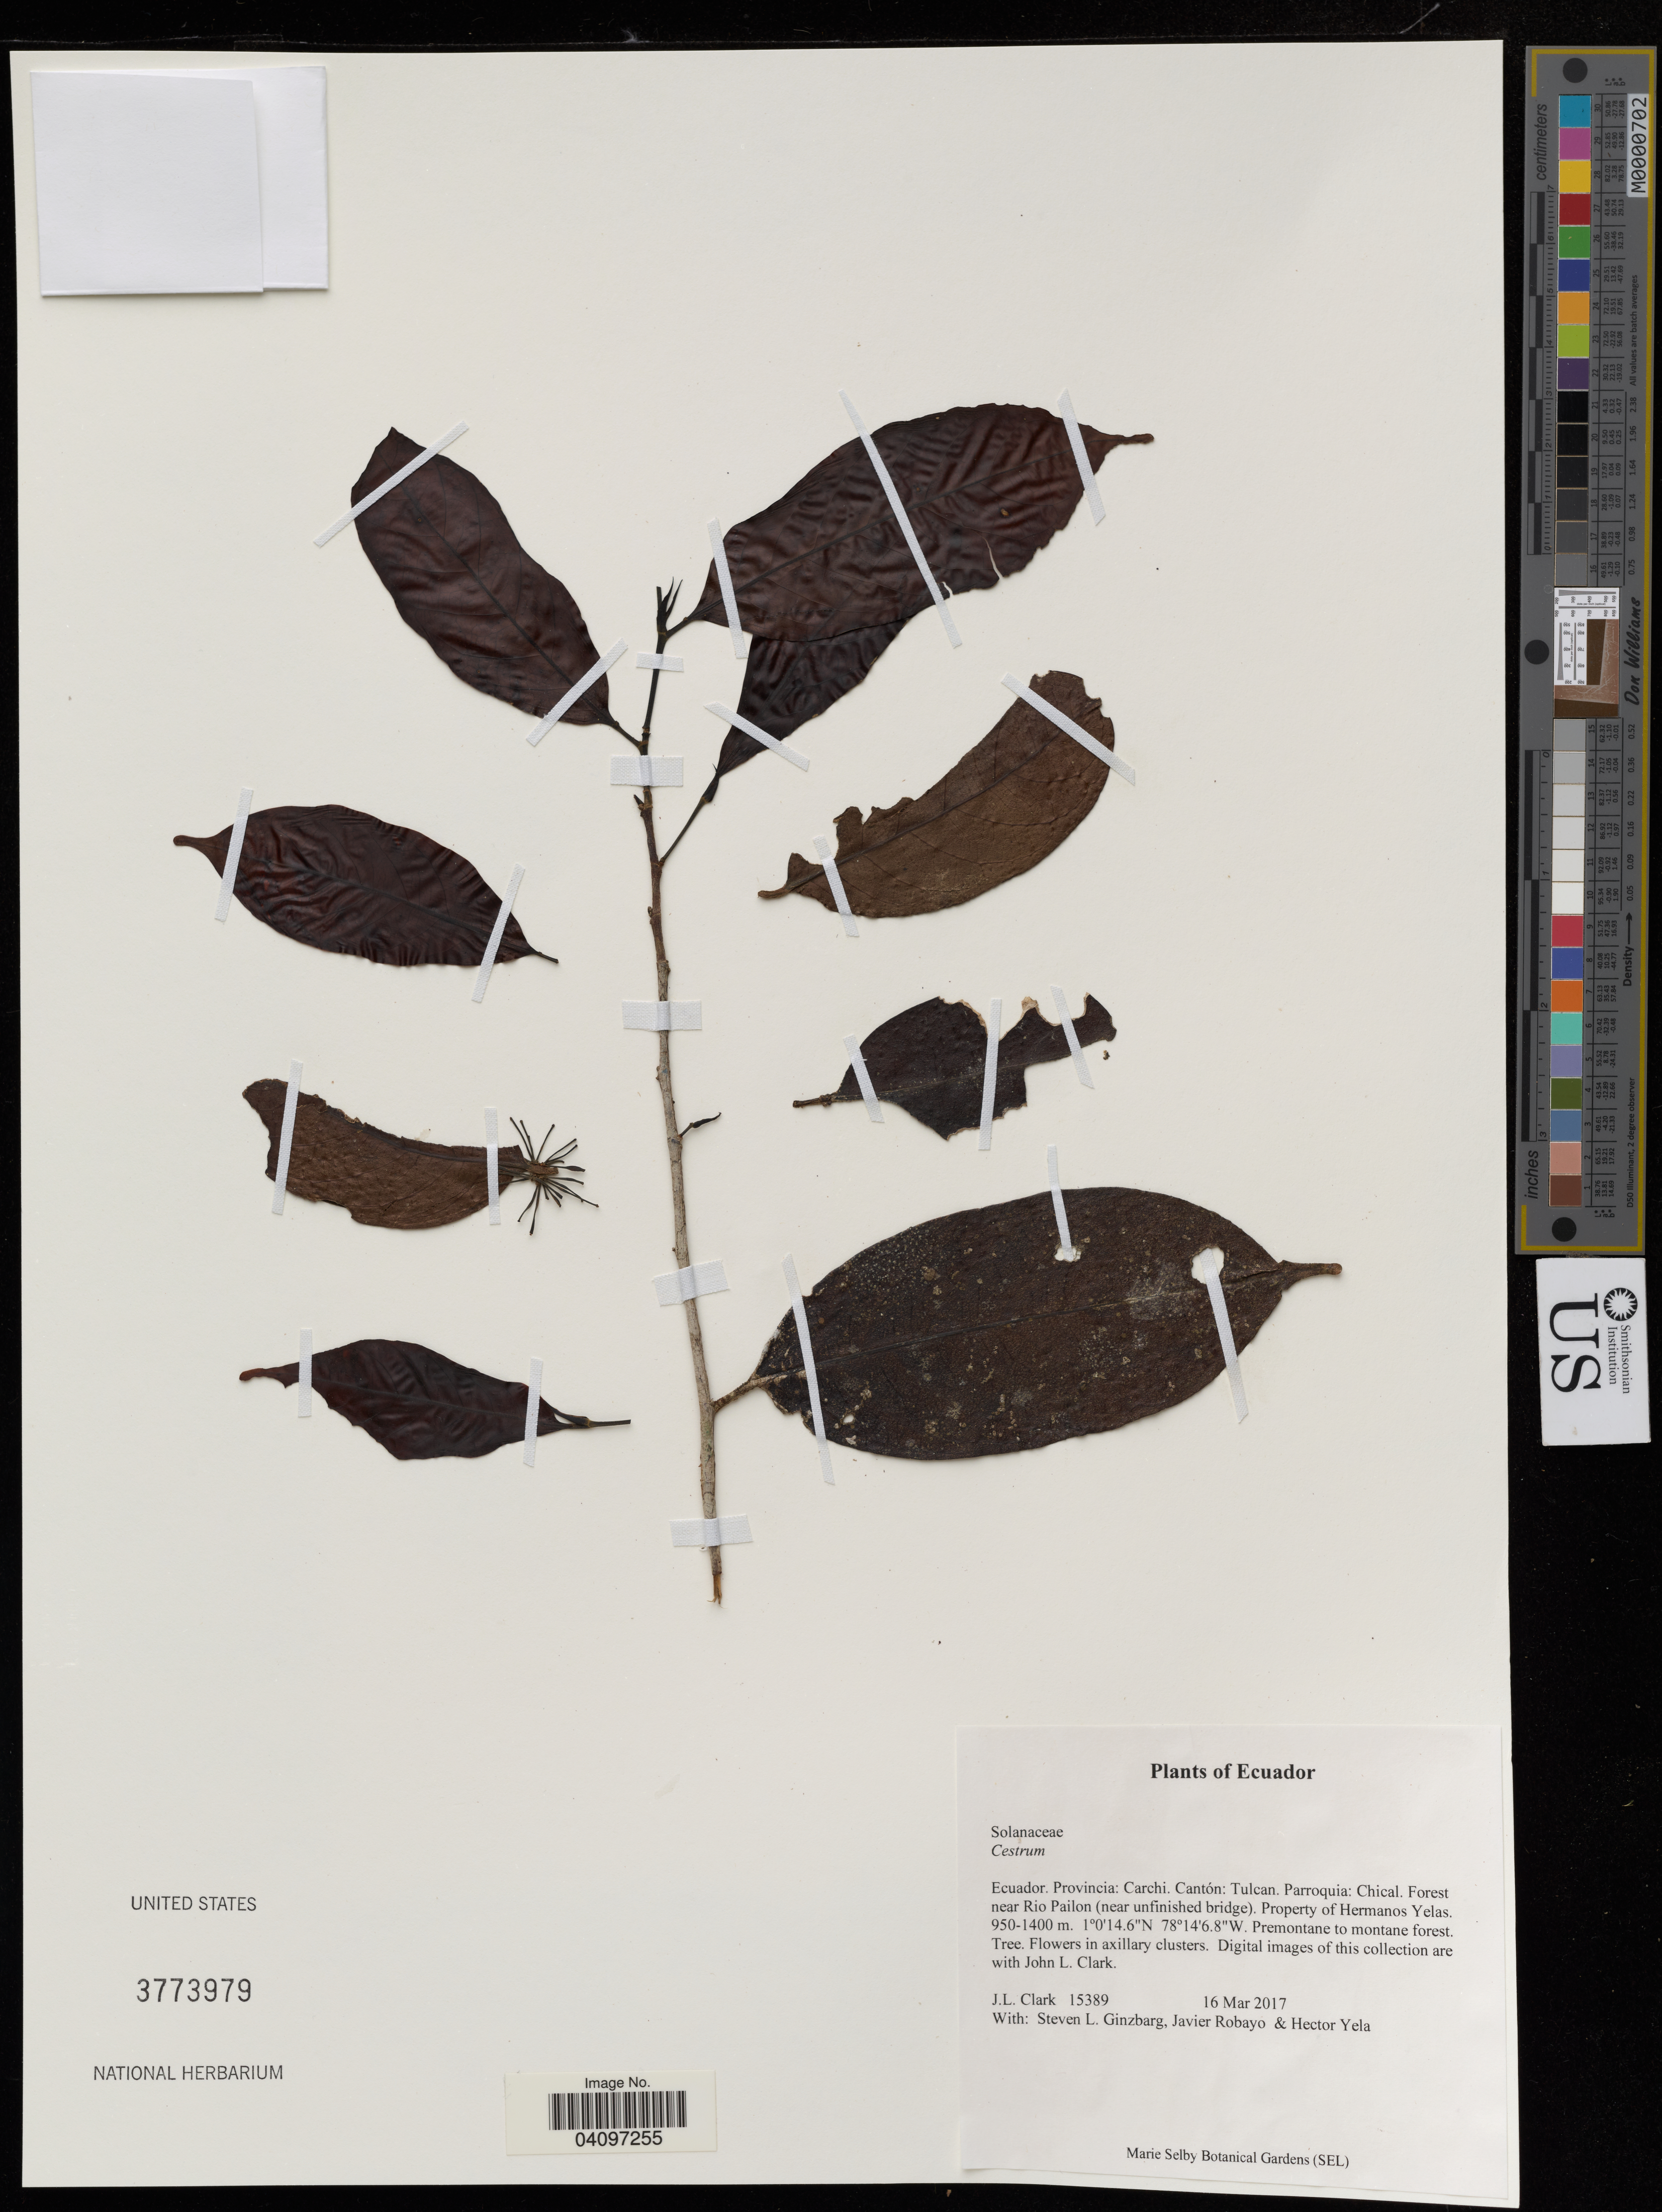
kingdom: Plantae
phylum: Tracheophyta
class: Magnoliopsida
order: Solanales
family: Solanaceae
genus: Cestrum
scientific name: Cestrum sp.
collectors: J. Clark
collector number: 15389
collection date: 2017-03-16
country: Ecuador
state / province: Carchi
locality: Ecuador. Provincia: Carchi. Canton: Tulcan. Parroquia: Chical.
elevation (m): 950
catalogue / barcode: US 3773979